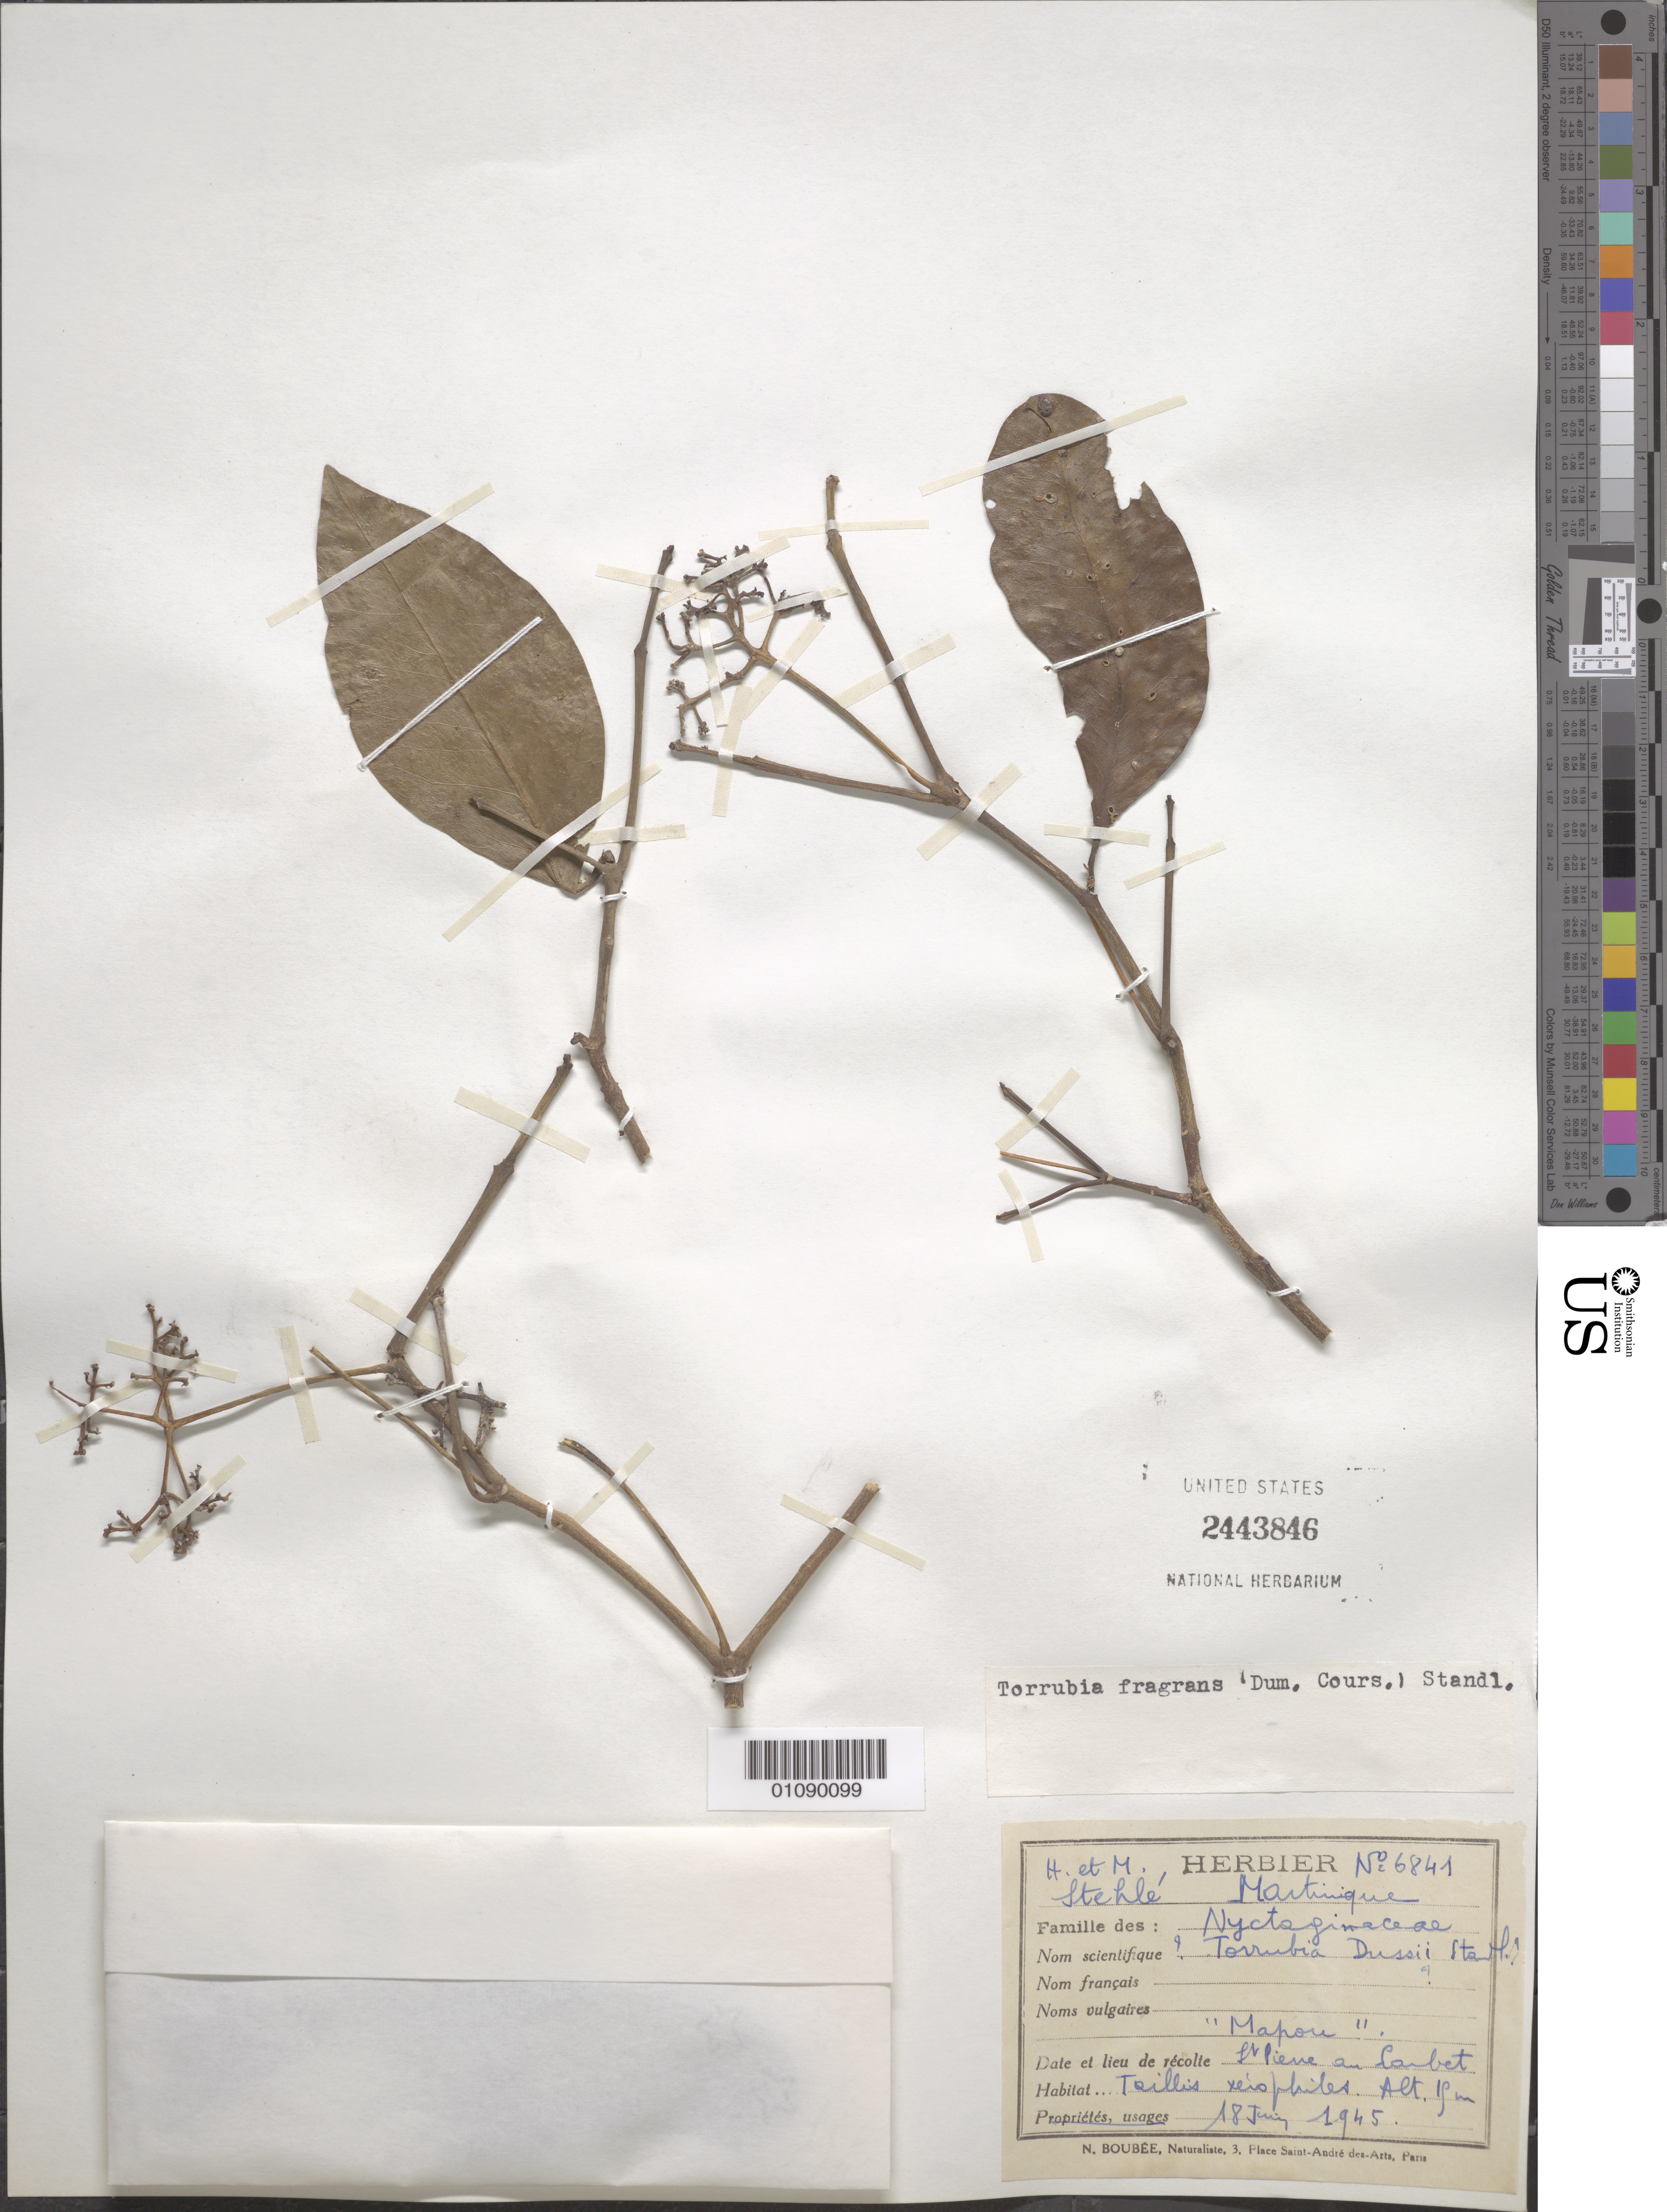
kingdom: Plantae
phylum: Tracheophyta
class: Magnoliopsida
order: Caryophyllales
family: Nyctaginaceae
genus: Guapira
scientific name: Guapira fragrans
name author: (Dum. Cours.) Little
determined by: Strong, Mark T., (BOT), Smithsonian Institution - National Museum of Natural History (UNITED STATES)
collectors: N. Boubee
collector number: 6841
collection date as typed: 18 Jun 1945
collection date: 1945-06-18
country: Martinique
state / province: Saint-Pierre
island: Martinique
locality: Stee Pierre au Carbet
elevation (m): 15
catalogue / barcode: US 2443846